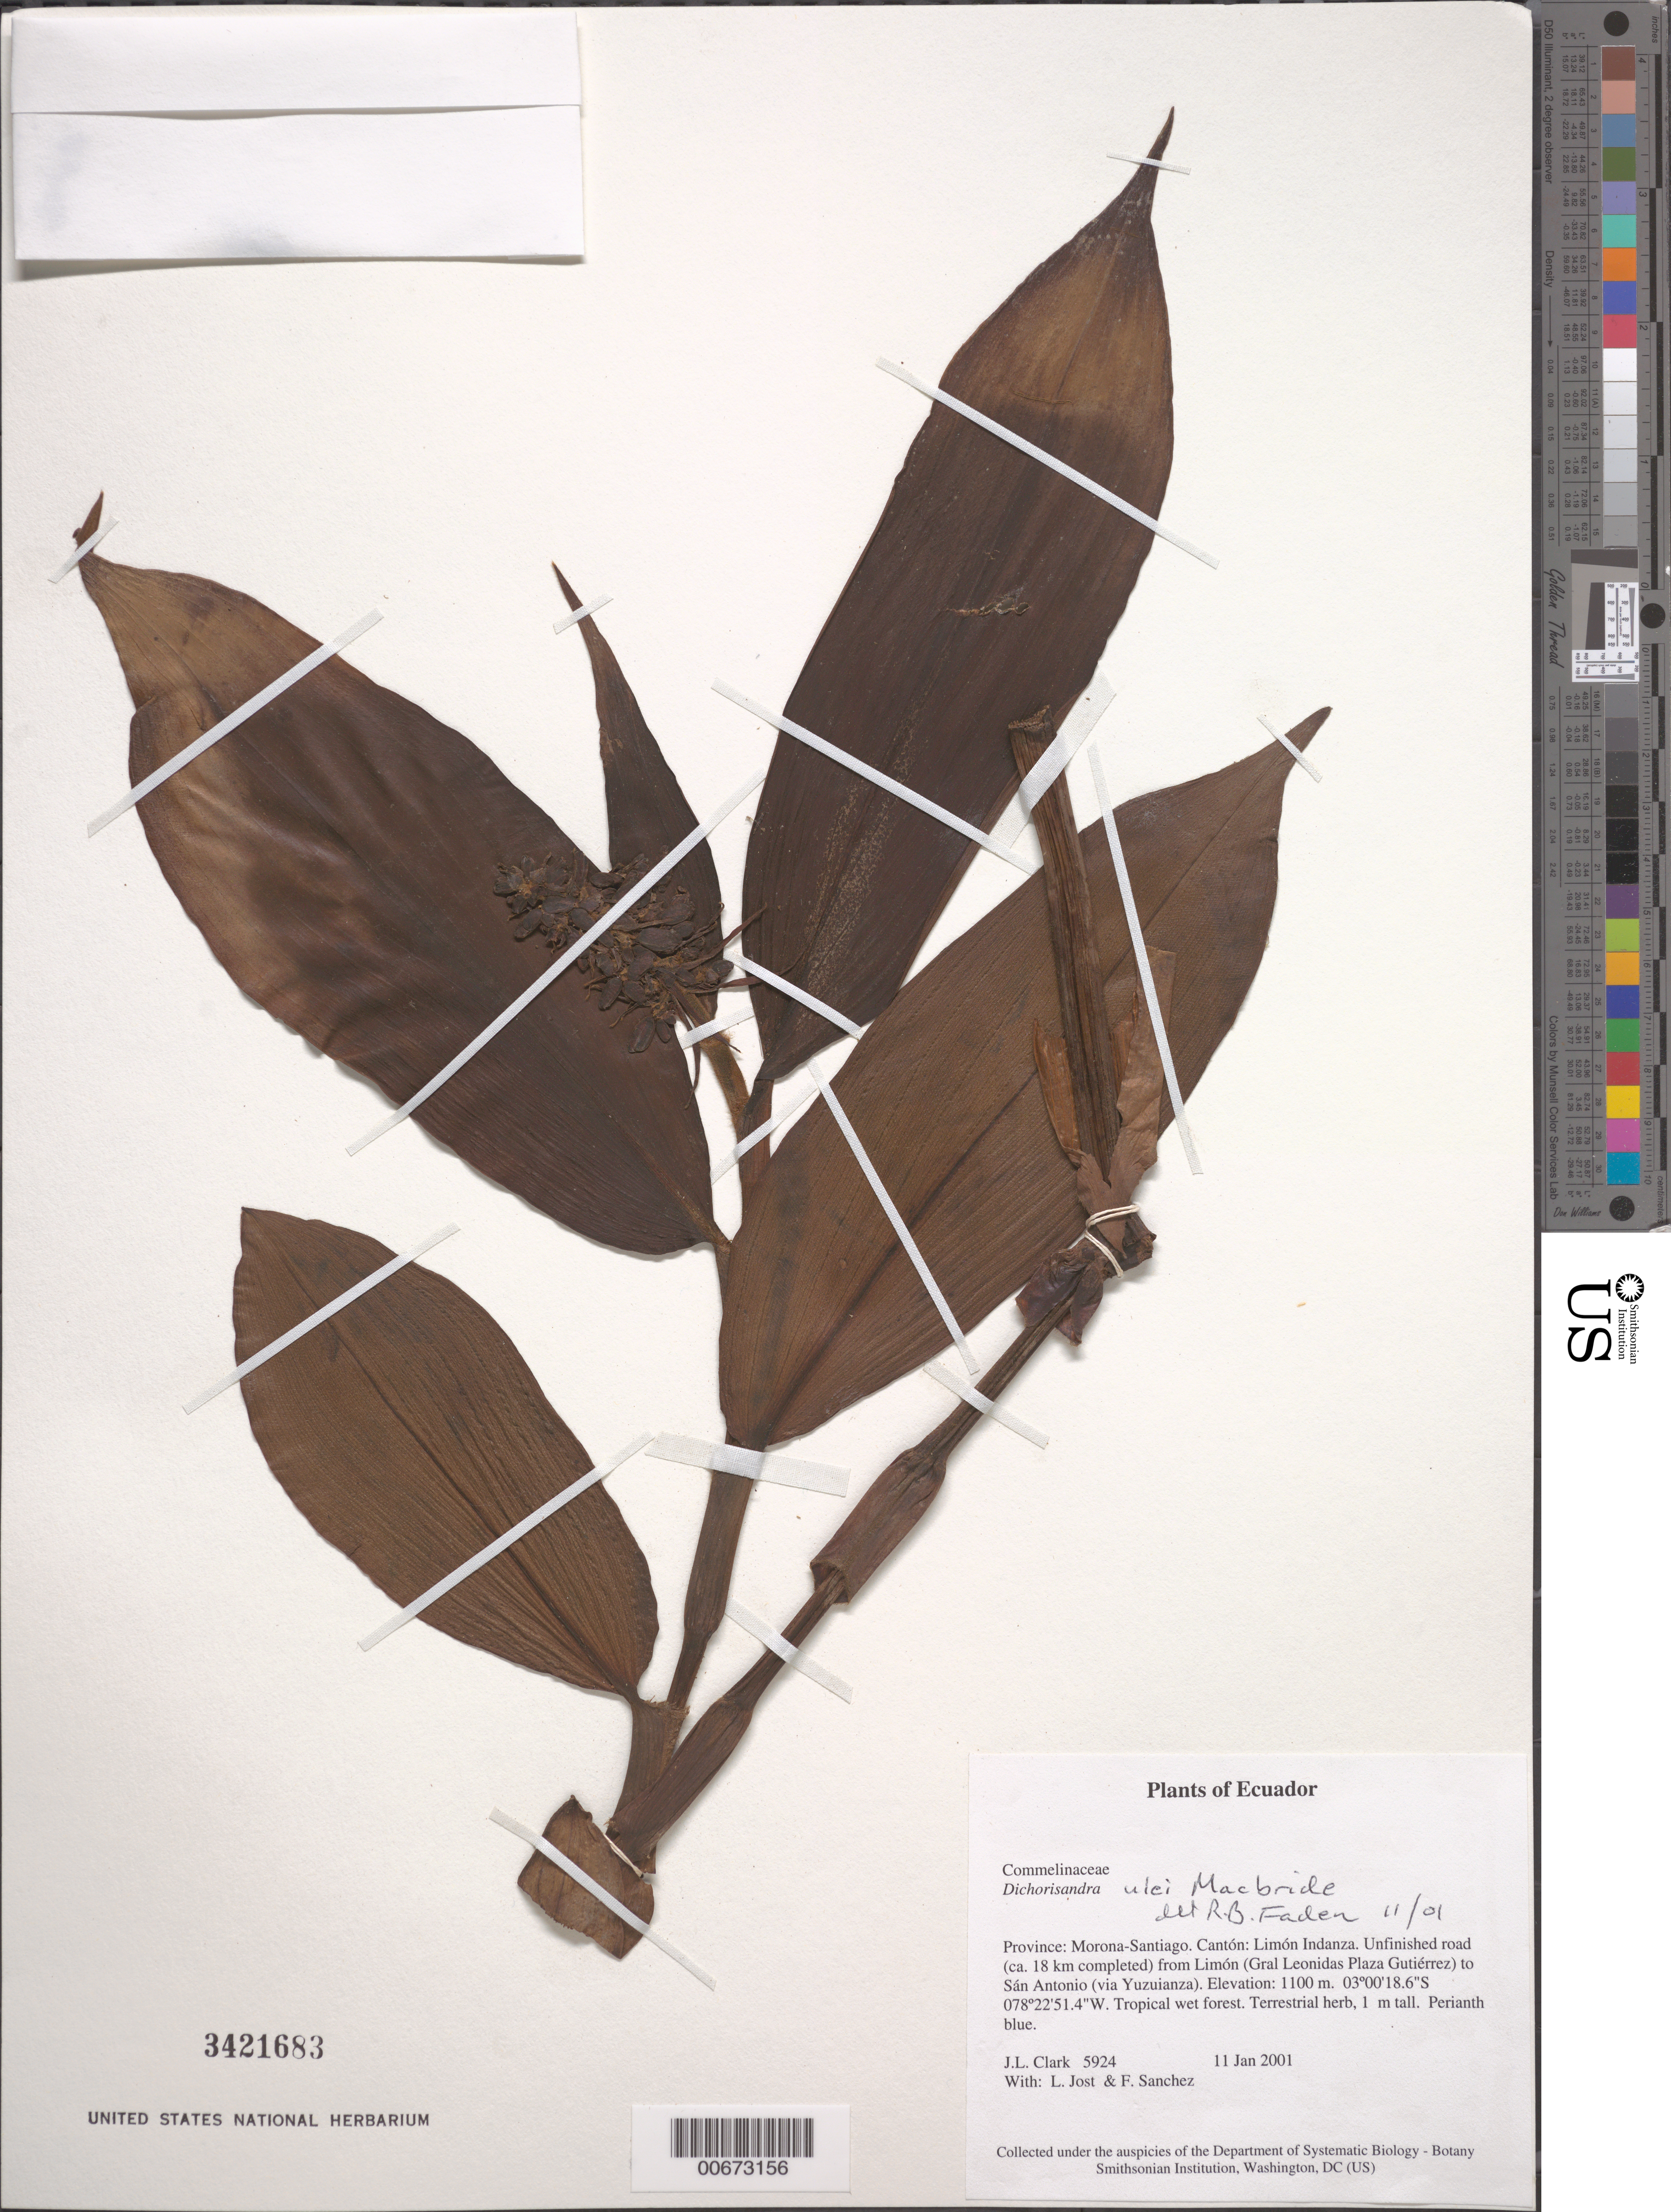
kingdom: Plantae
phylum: Tracheophyta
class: Liliopsida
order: Commelinales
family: Commelinaceae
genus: Dichorisandra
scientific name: Dichorisandra ulei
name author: J.F. Macbr.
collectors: J. L. Clark, L. Jost & F. Sanchez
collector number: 5924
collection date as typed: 11 Jan 2001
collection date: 2001-01-11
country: Ecuador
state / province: Morona-Santiago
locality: Limon Indanza, from Limon to San Antonia.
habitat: Tropical wet forest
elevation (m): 1100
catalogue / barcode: US 3421683